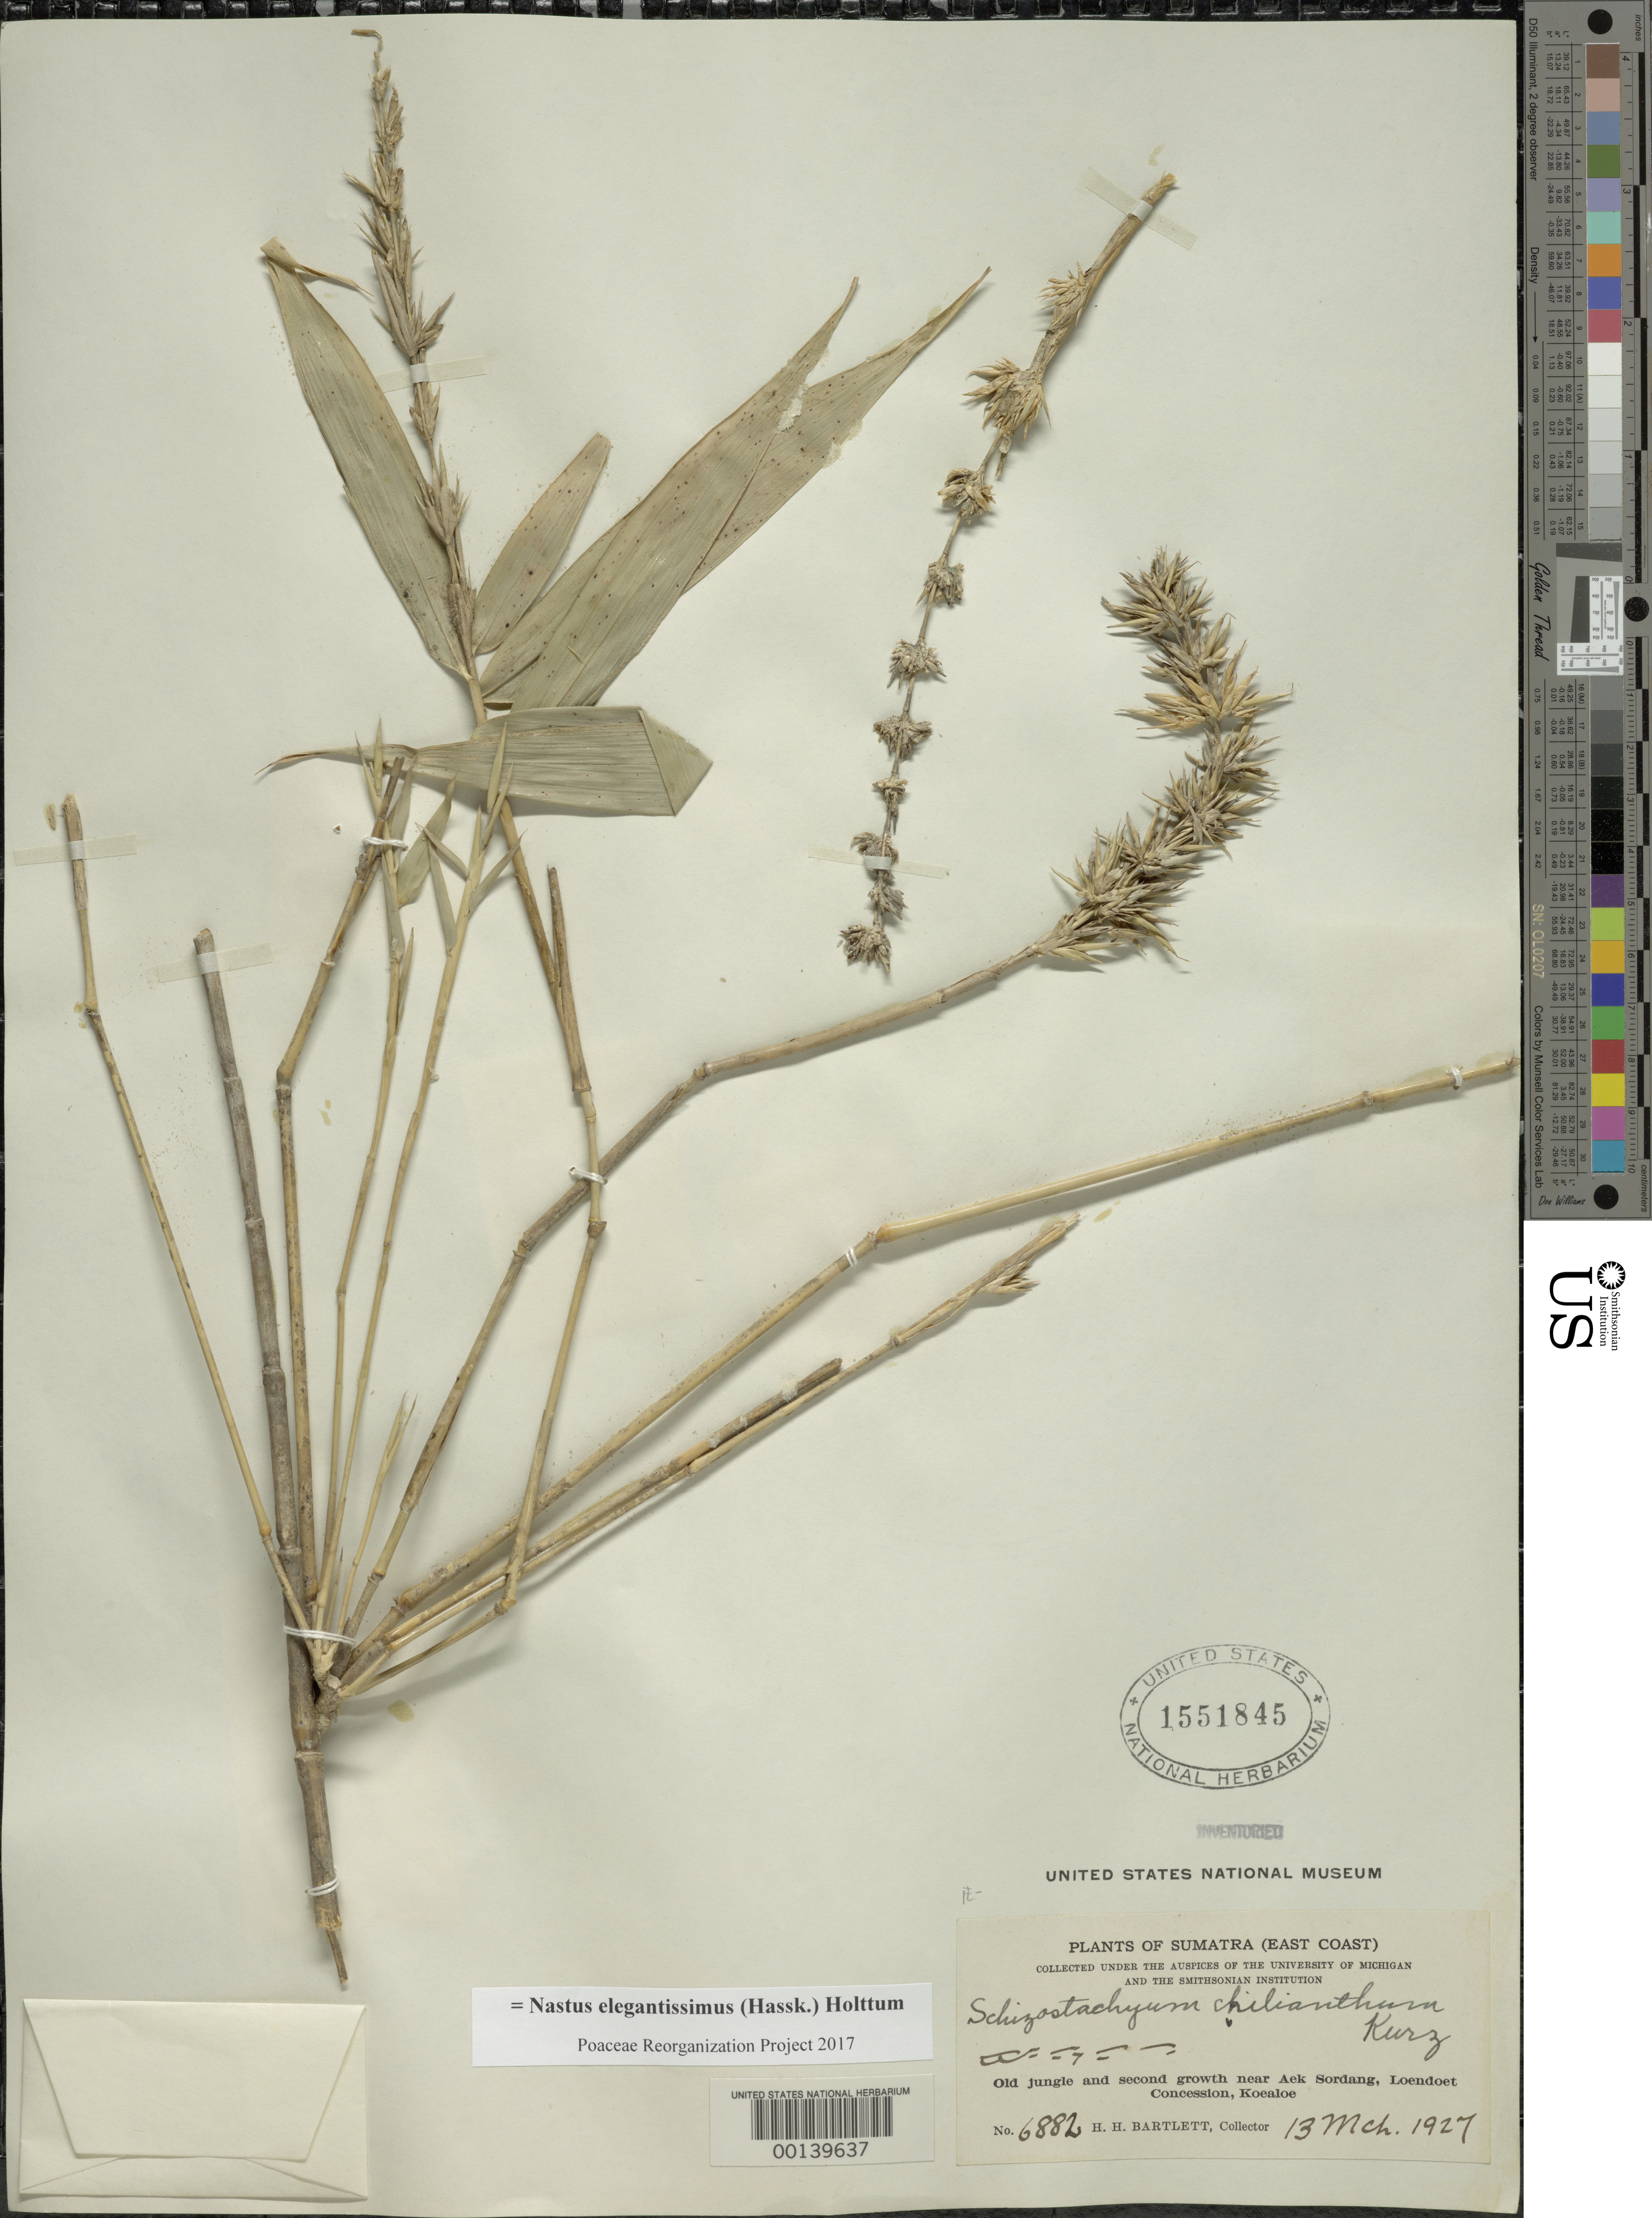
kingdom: Plantae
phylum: Tracheophyta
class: Liliopsida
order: Poales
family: Poaceae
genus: Nastus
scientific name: Nastus elegantissimus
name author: (Hassk.) Holttum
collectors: H. H. Bartlett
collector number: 6882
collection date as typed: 13 Mar 1927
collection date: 1927-03-13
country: Indonesia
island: Sumatra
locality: Aek sordang, loendoet, koealoe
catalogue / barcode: US 1551845